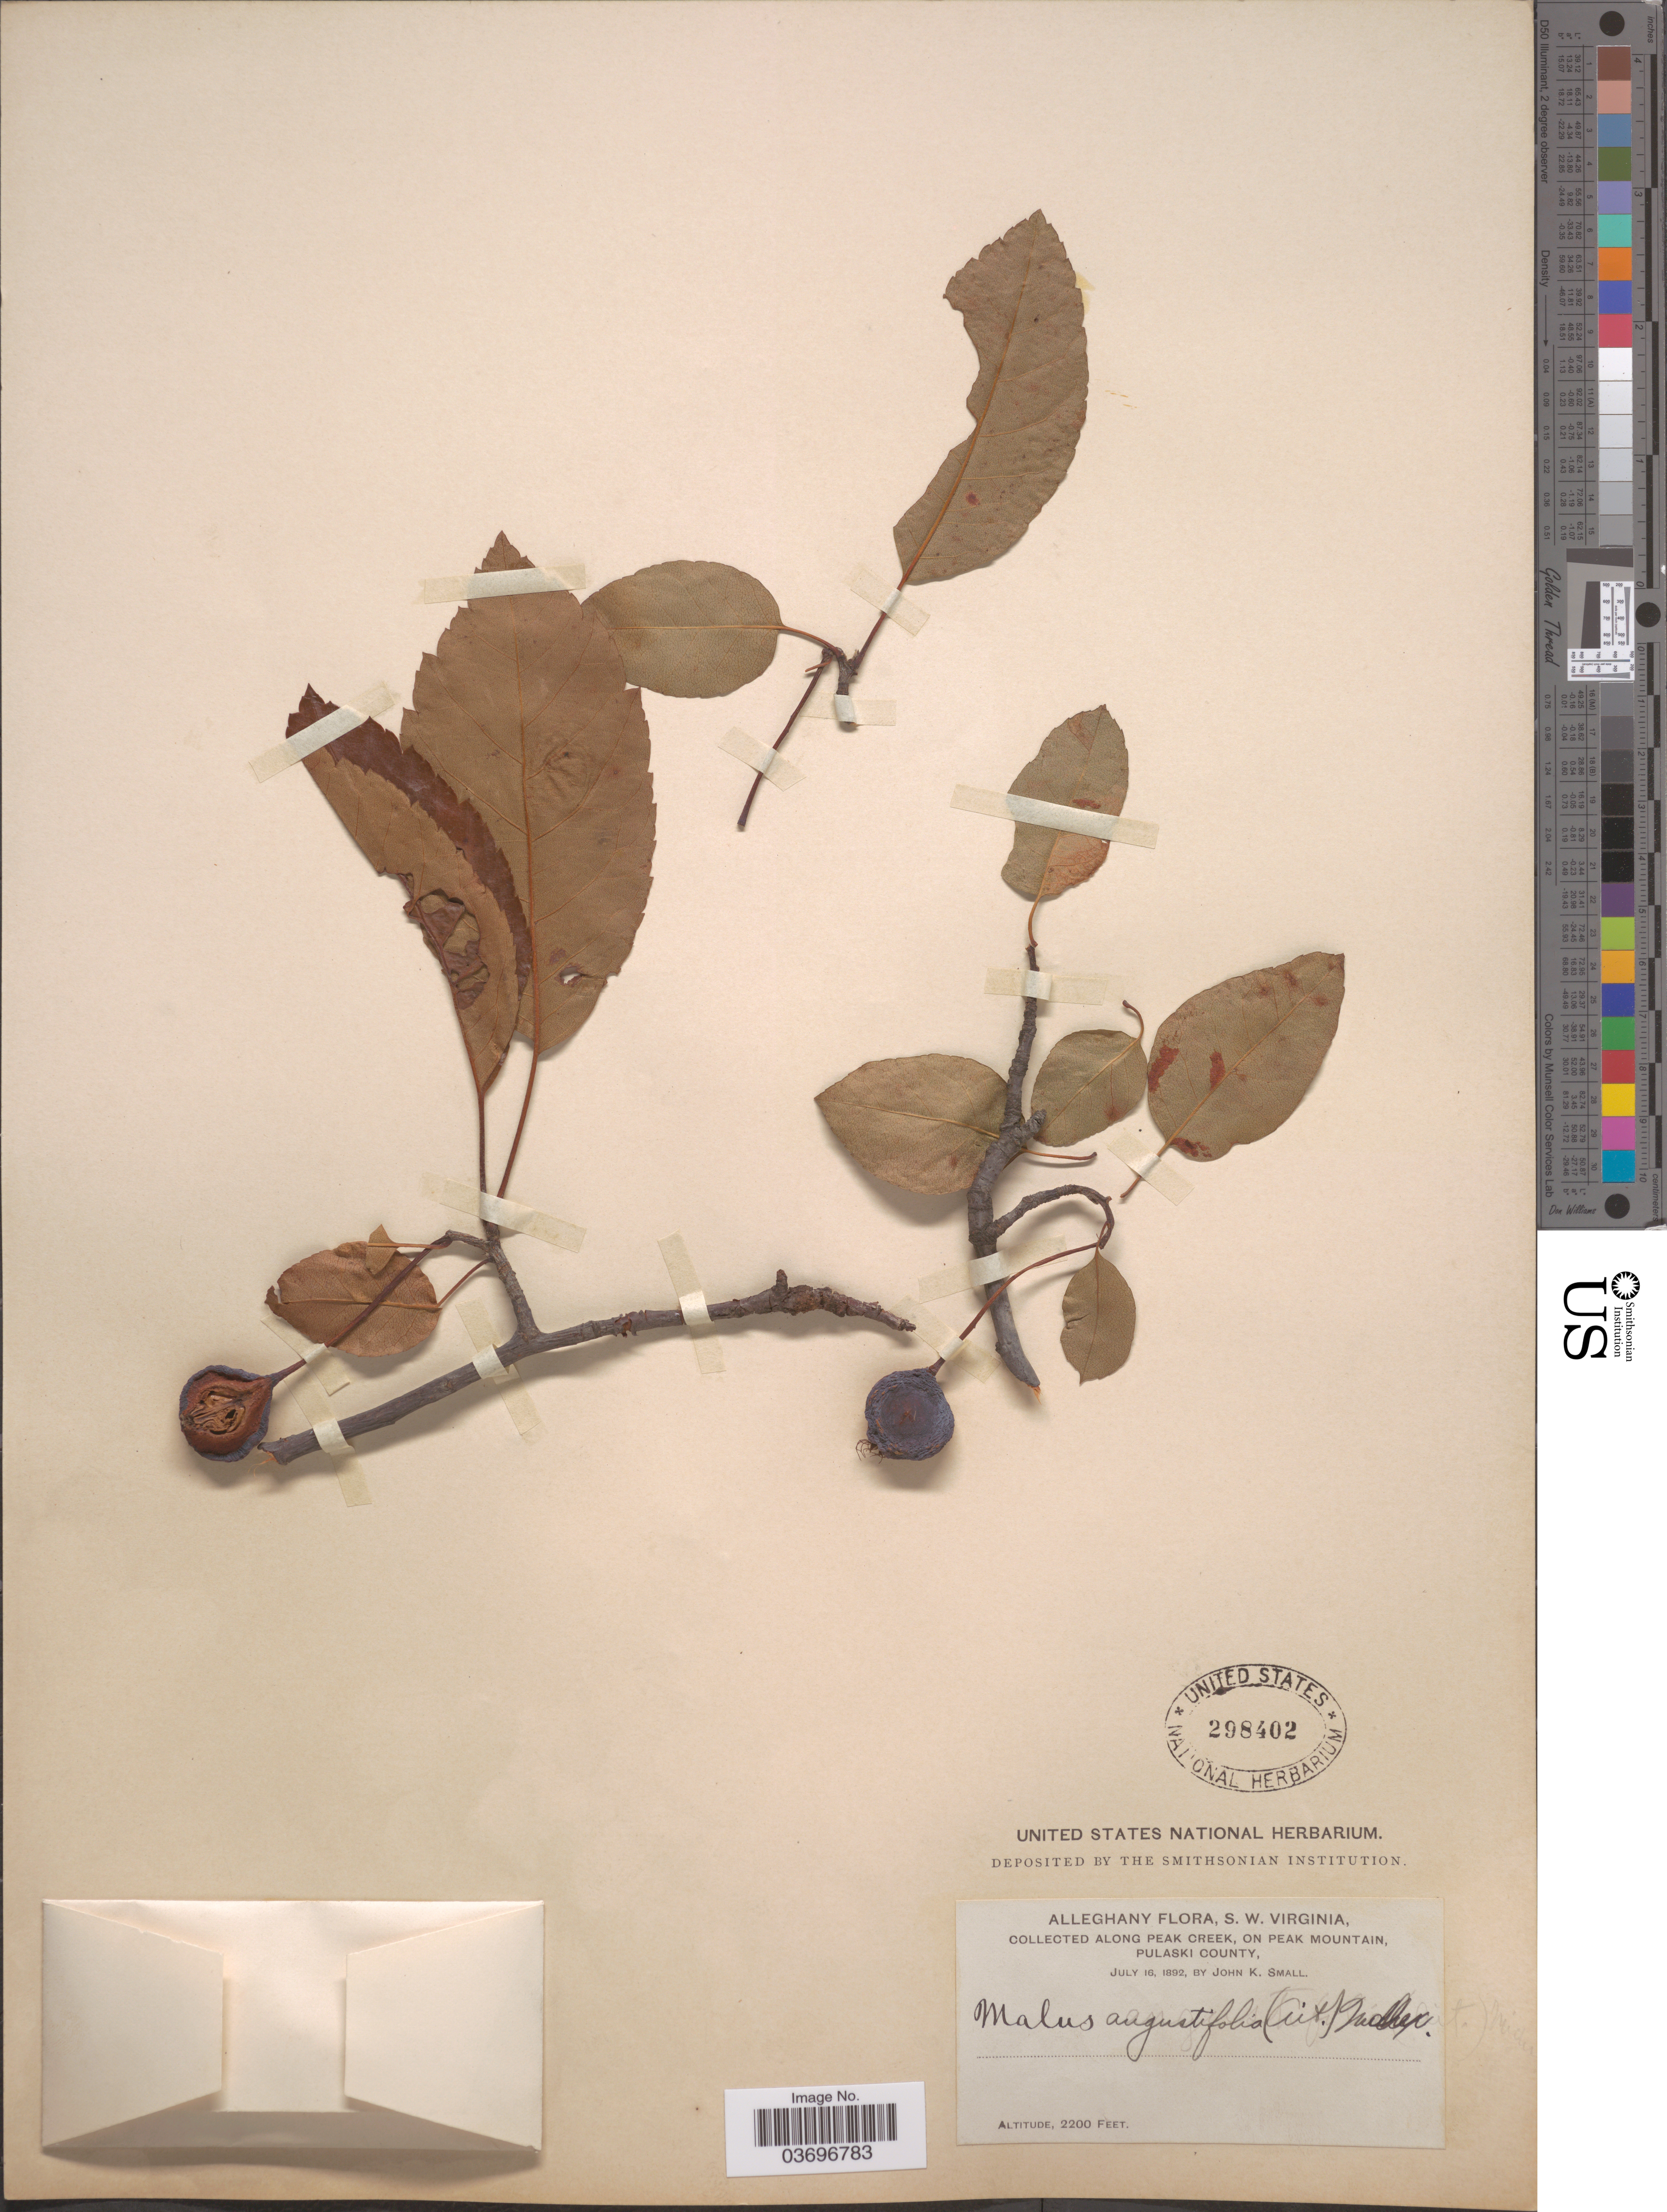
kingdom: Plantae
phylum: Tracheophyta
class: Magnoliopsida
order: Rosales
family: Rosaceae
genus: Malus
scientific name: Malus coronaria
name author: (L.) Mill.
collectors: J. K. Small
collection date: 1892-07-16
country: United States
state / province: Virginia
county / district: Pulaski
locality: Alleghany. S. W. Virginia. Along Peak Creek, on Peak Mountain.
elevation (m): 671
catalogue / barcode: US 298402